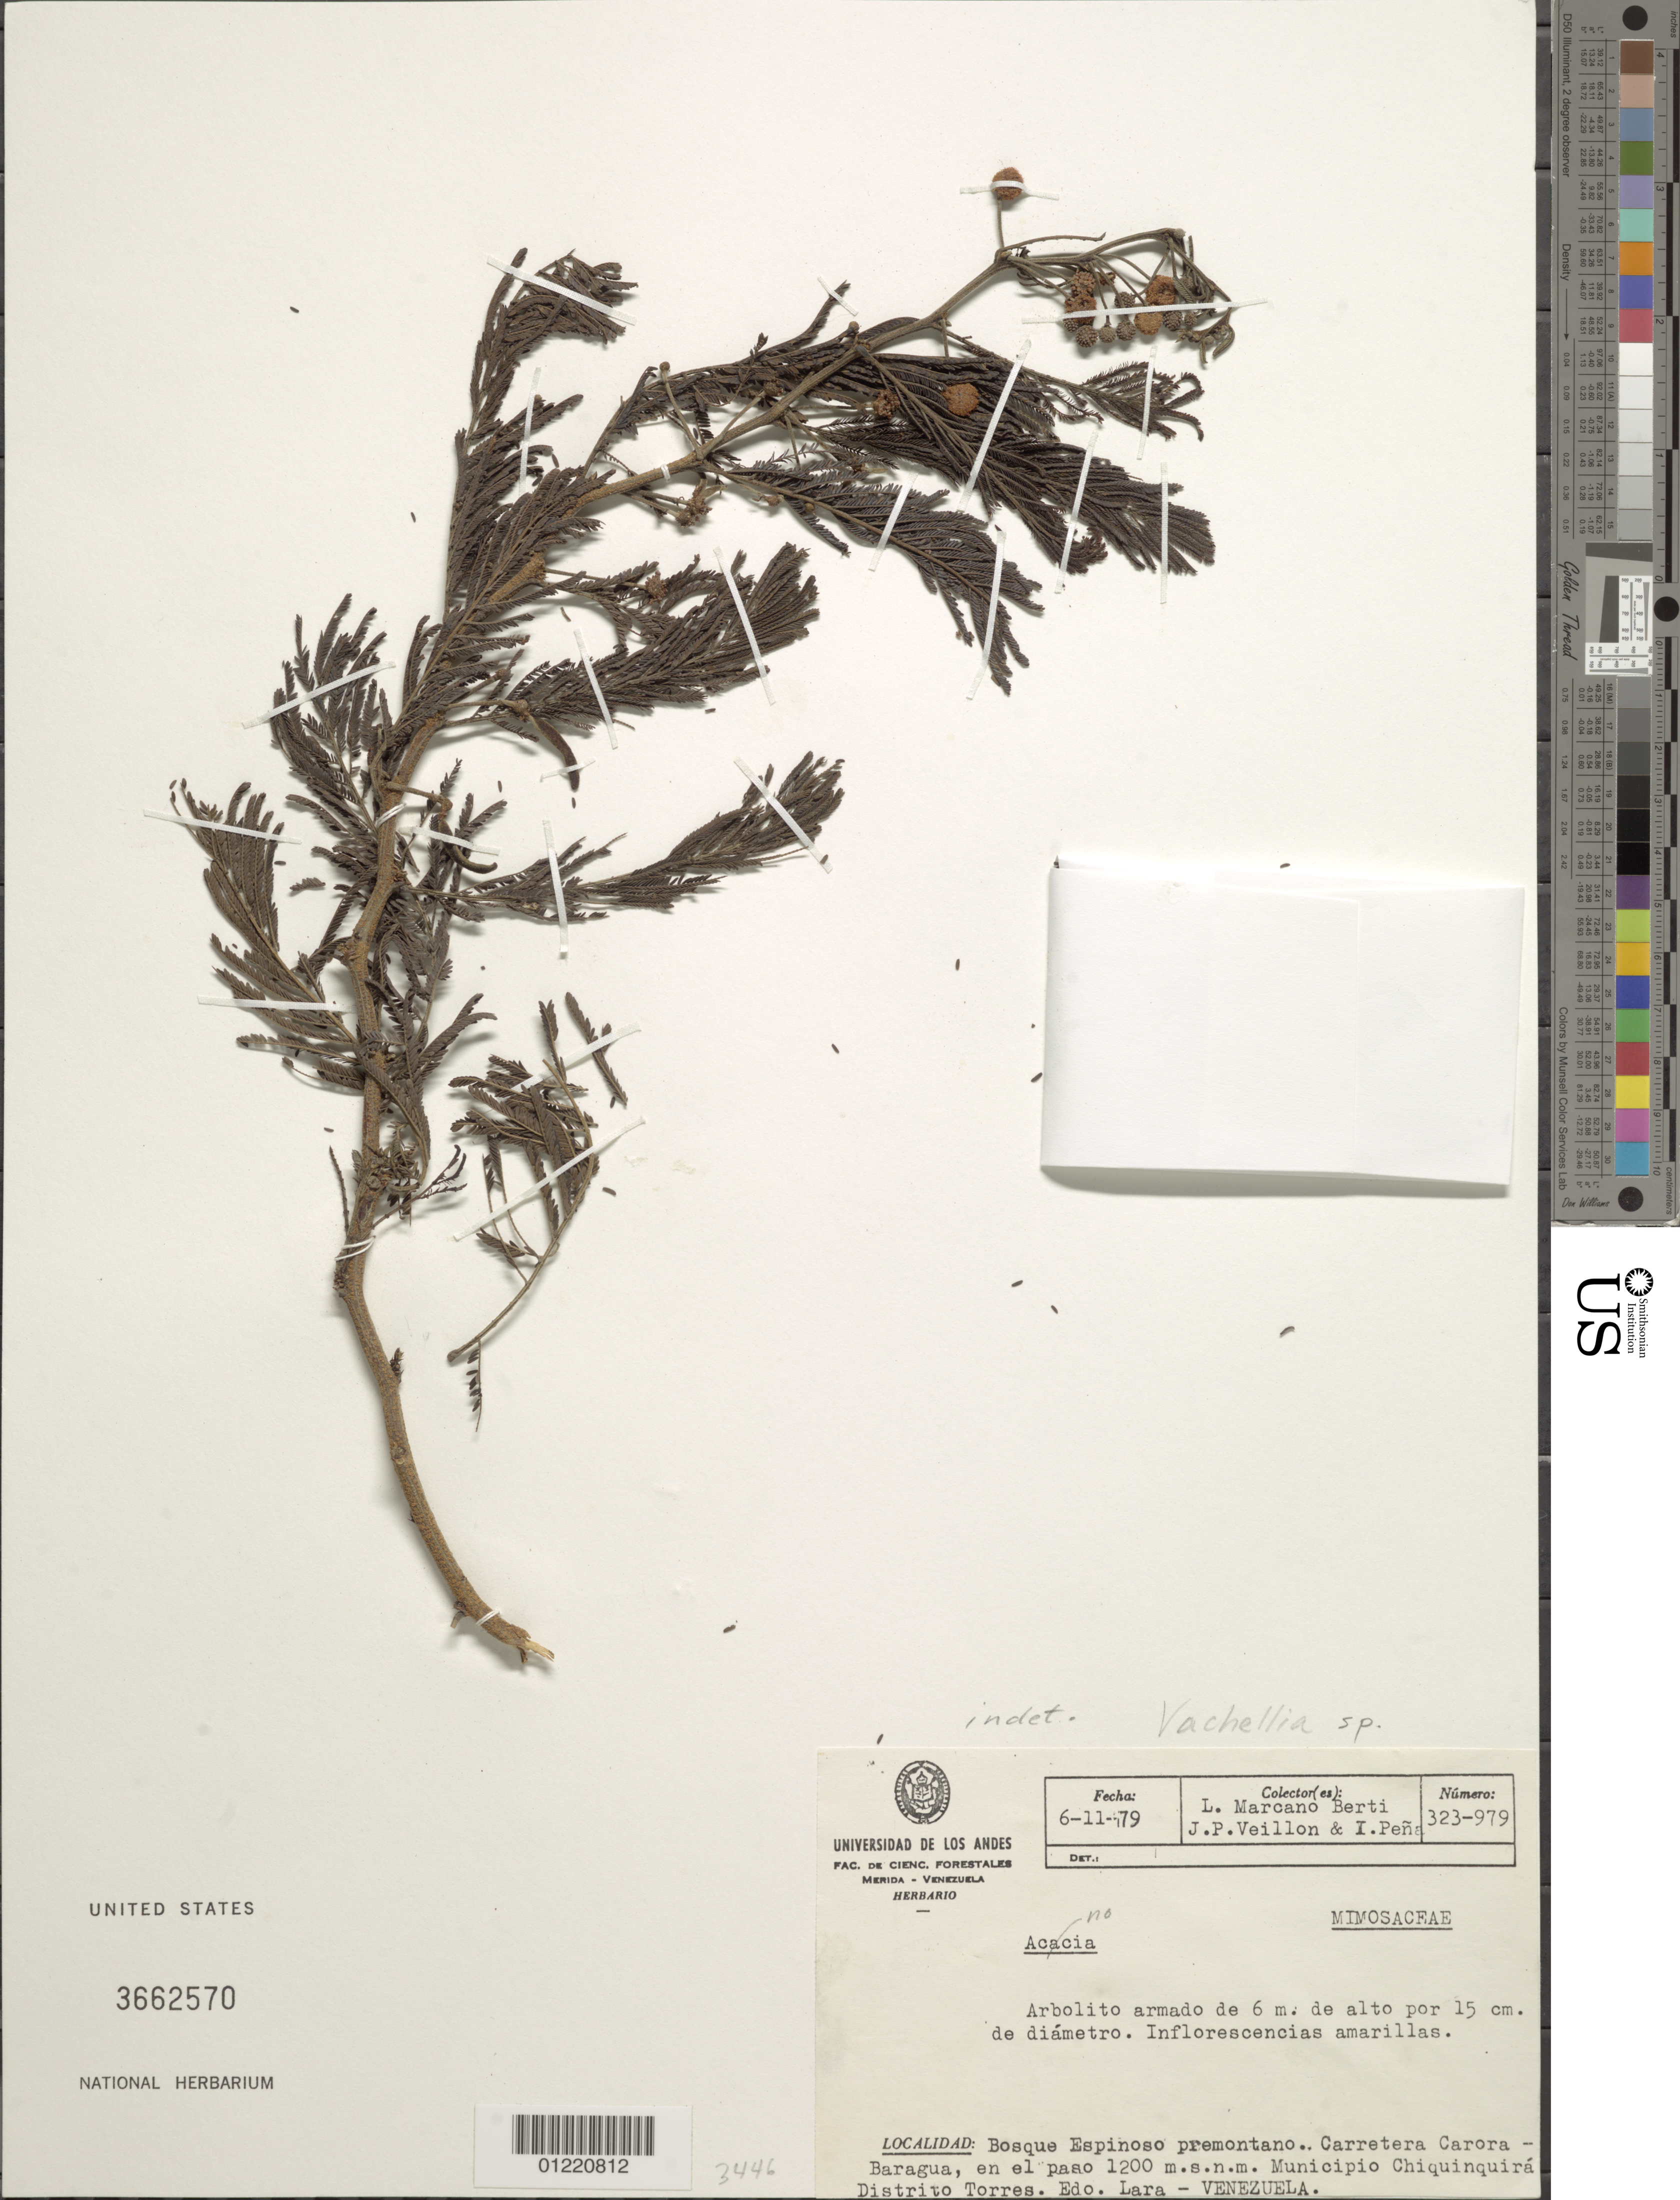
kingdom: Plantae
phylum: Tracheophyta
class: Magnoliopsida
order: Fabales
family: Fabaceae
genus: Vachellia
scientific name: Vachellia sp.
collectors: L. Marcano-Berti, J. Veillon & I. Pena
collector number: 323-979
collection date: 1979-11-06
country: Venezuela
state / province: Lara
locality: Carretera Carora - Baragua, en el Paso; Mun. Chiquinquira.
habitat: Bosque espinoso premontano.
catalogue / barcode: US 3662570